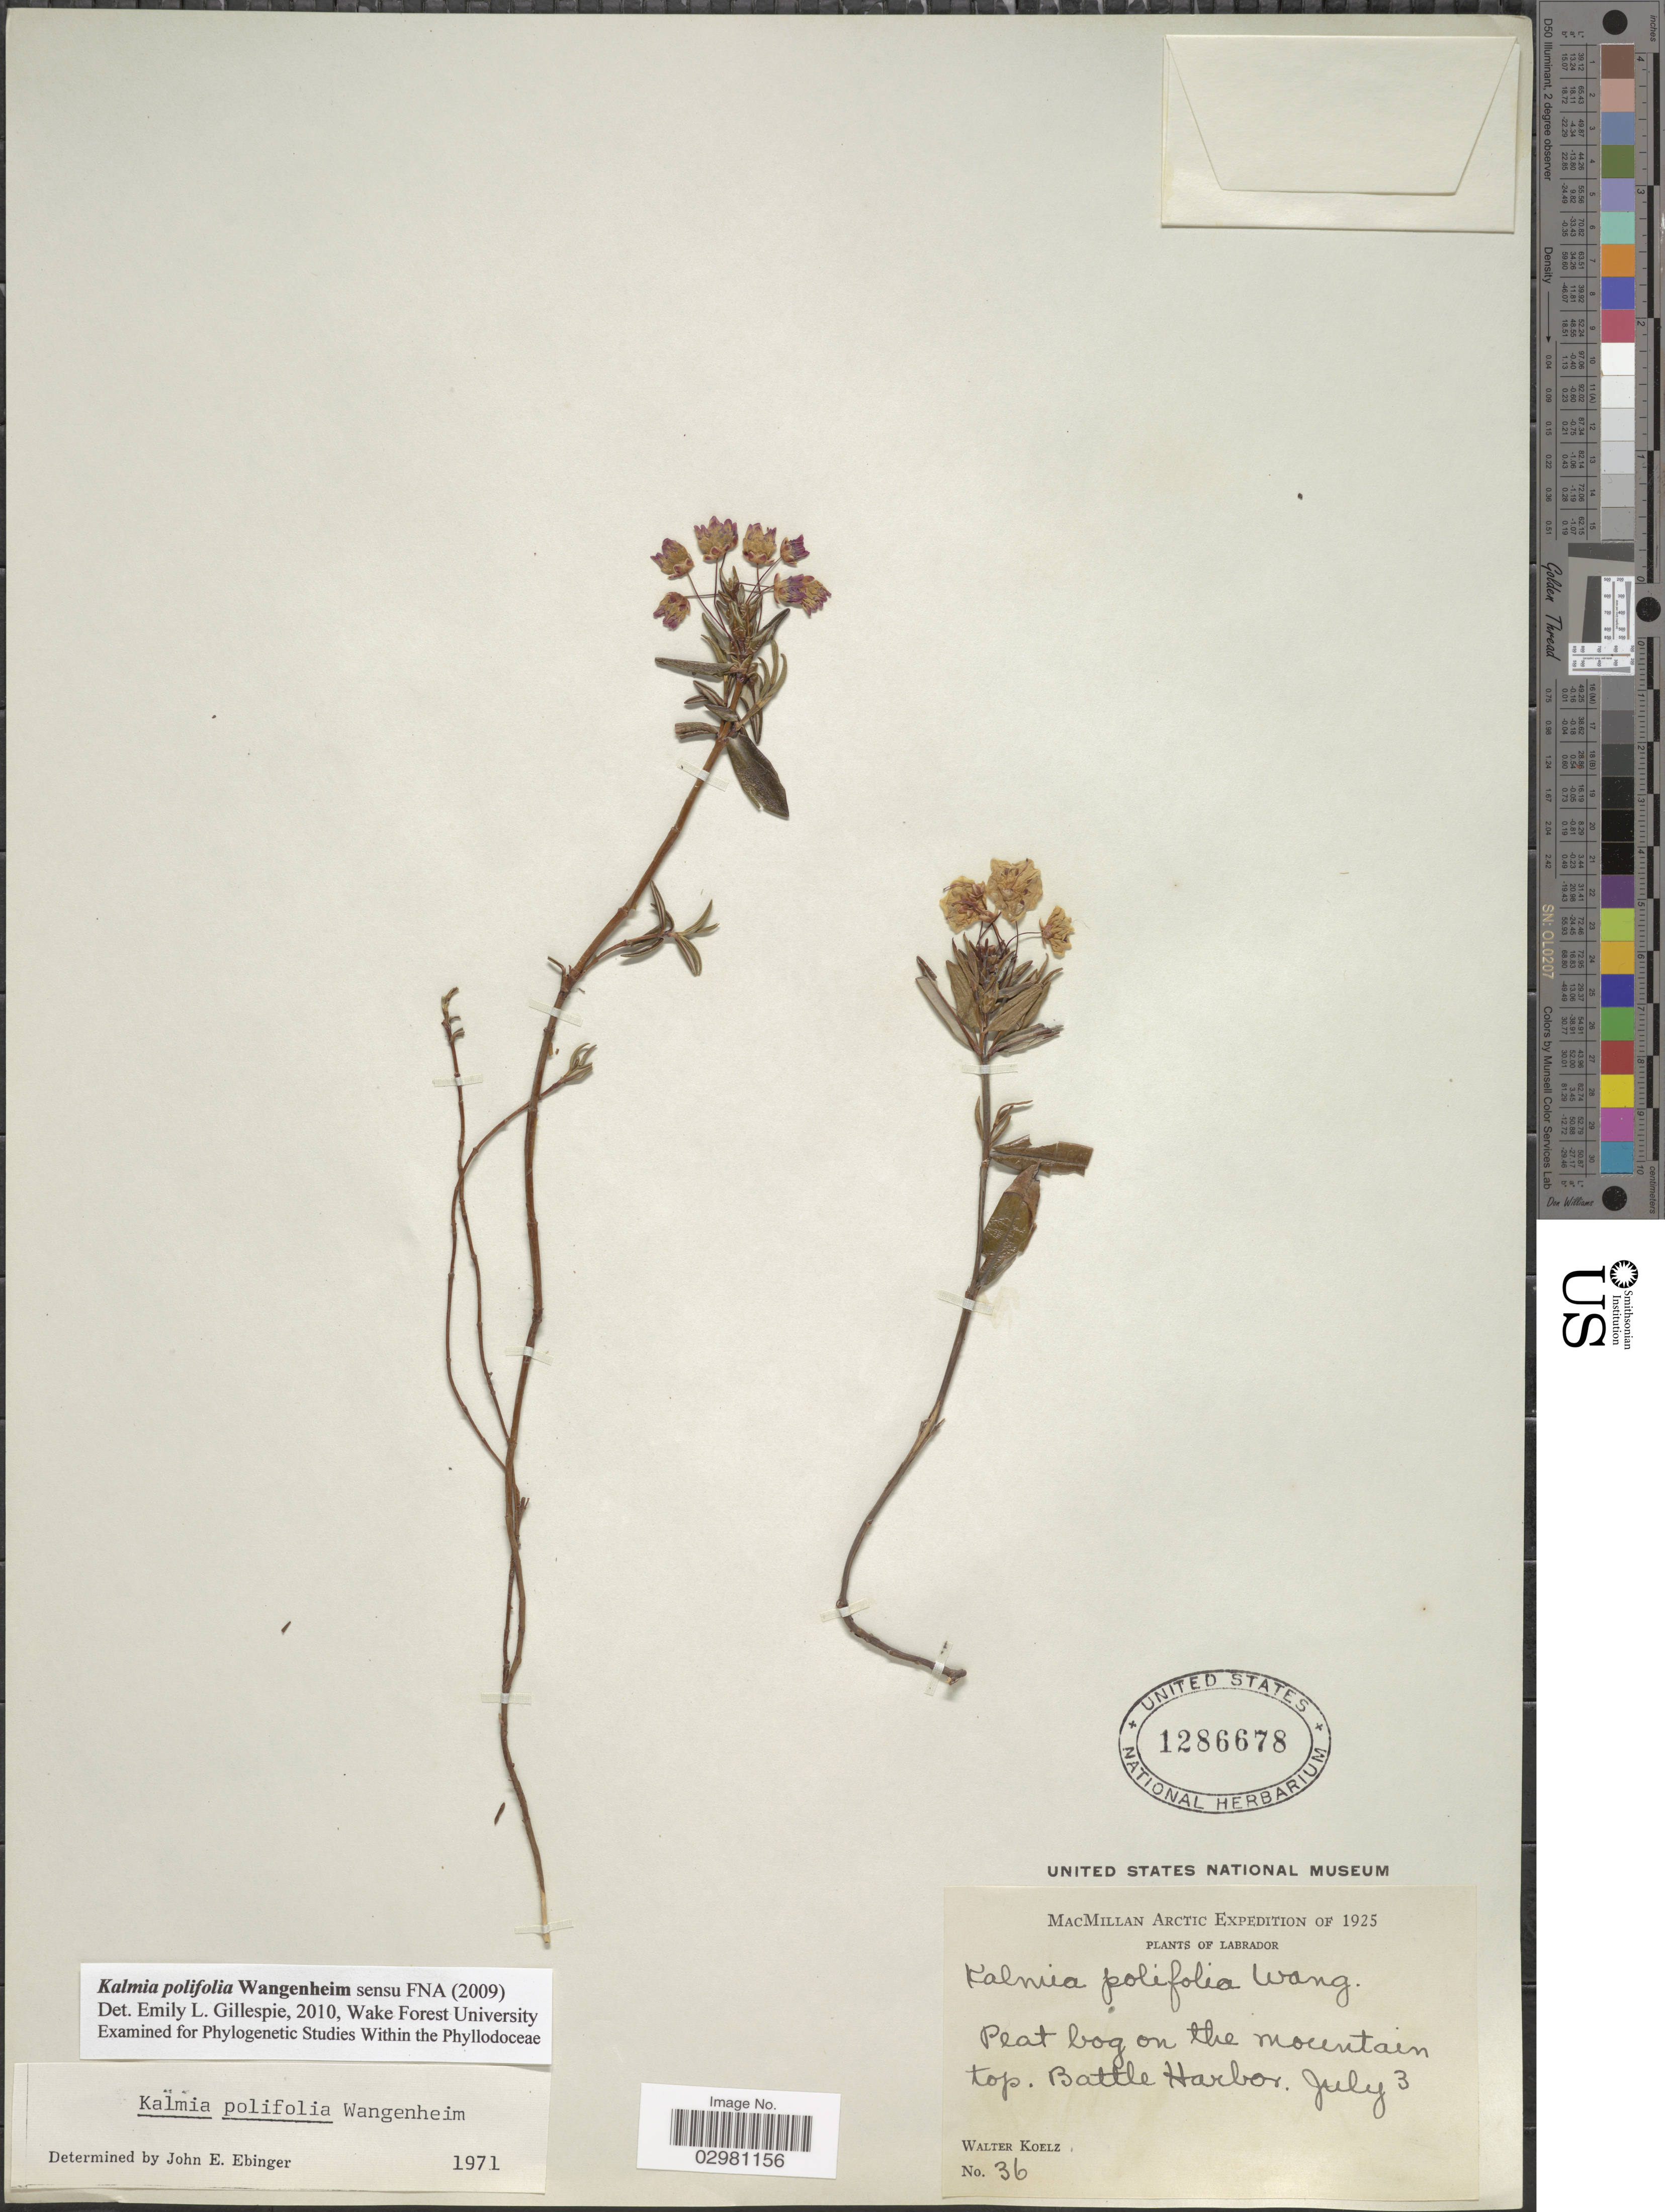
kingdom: Plantae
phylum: Tracheophyta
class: Magnoliopsida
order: Ericales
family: Ericaceae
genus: Kalmia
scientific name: Kalmia polifolia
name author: Wangenh.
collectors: W. N. Koelz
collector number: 36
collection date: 1925-07-03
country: Canada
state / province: Newfoundland and Labrador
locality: MacMillan Arctic. Labrador. Peat bog on the mountain top. Battle Harbor.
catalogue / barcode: US 1286678